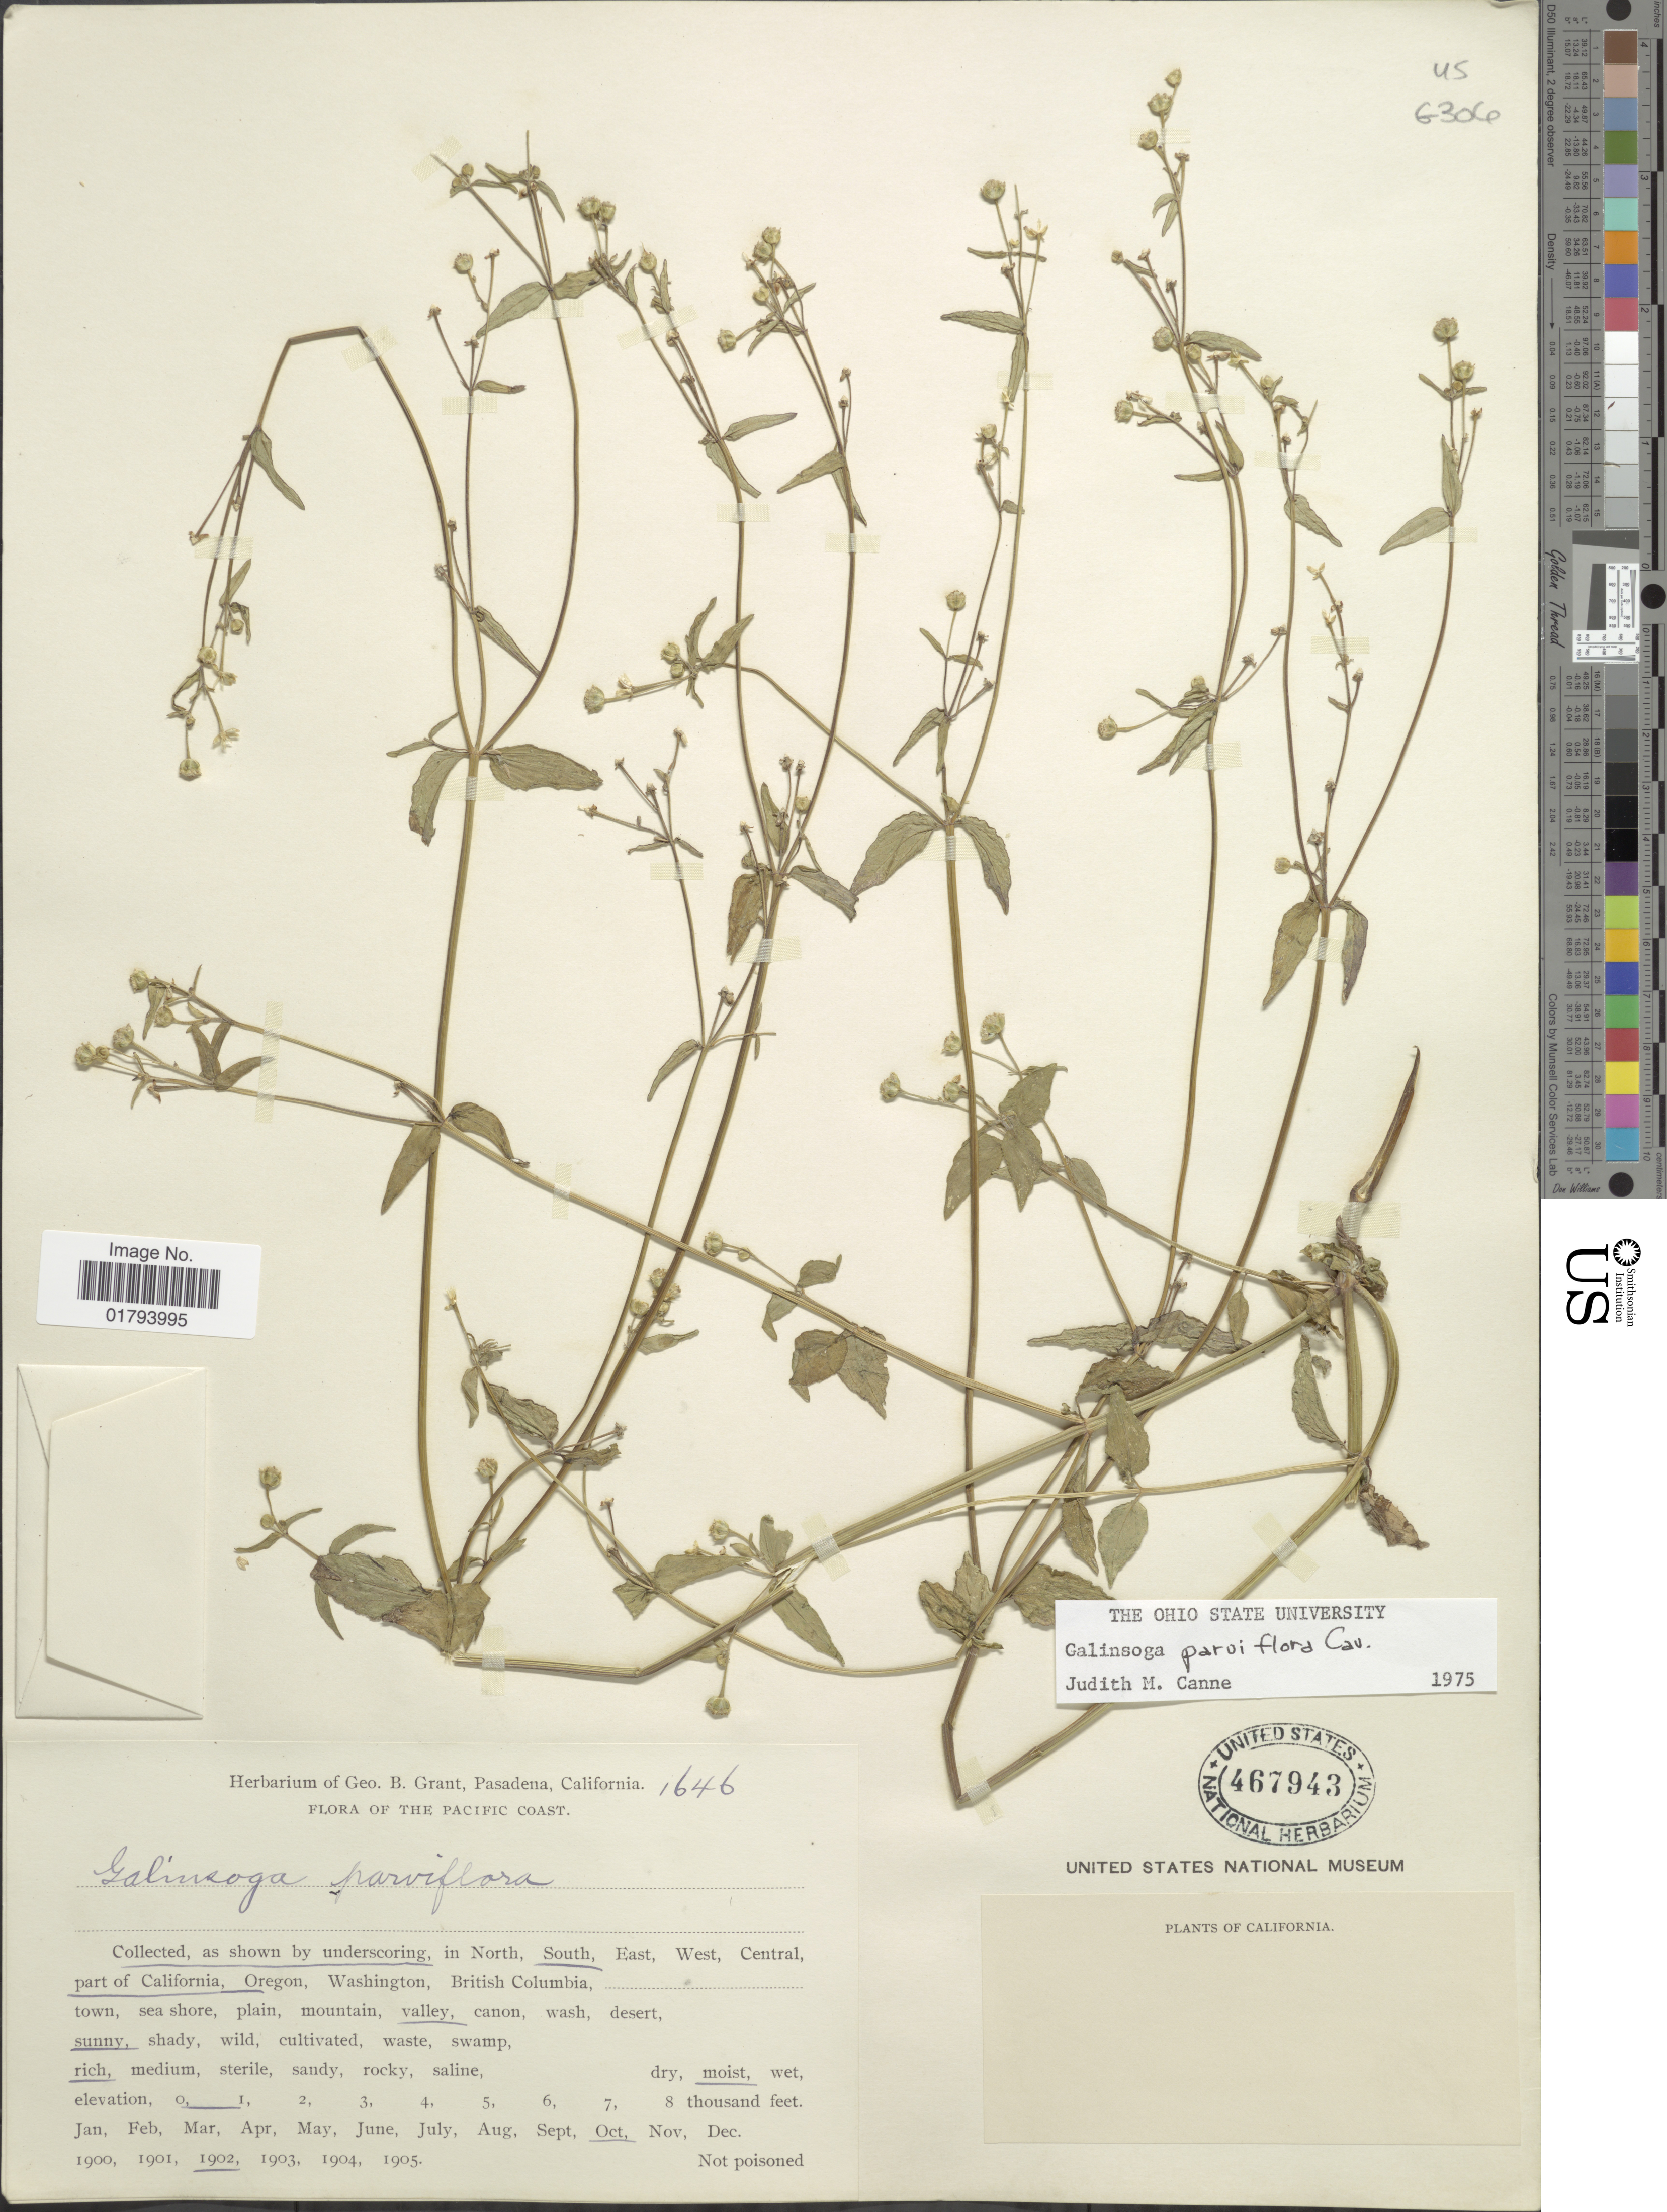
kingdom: Plantae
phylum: Tracheophyta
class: Magnoliopsida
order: Asterales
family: Asteraceae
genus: Galinsoga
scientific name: Galinsoga parviflora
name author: Cav.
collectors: ex herb. G. B. Grant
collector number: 1646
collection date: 1902-10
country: United States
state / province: California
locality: South part of California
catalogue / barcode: US 467943